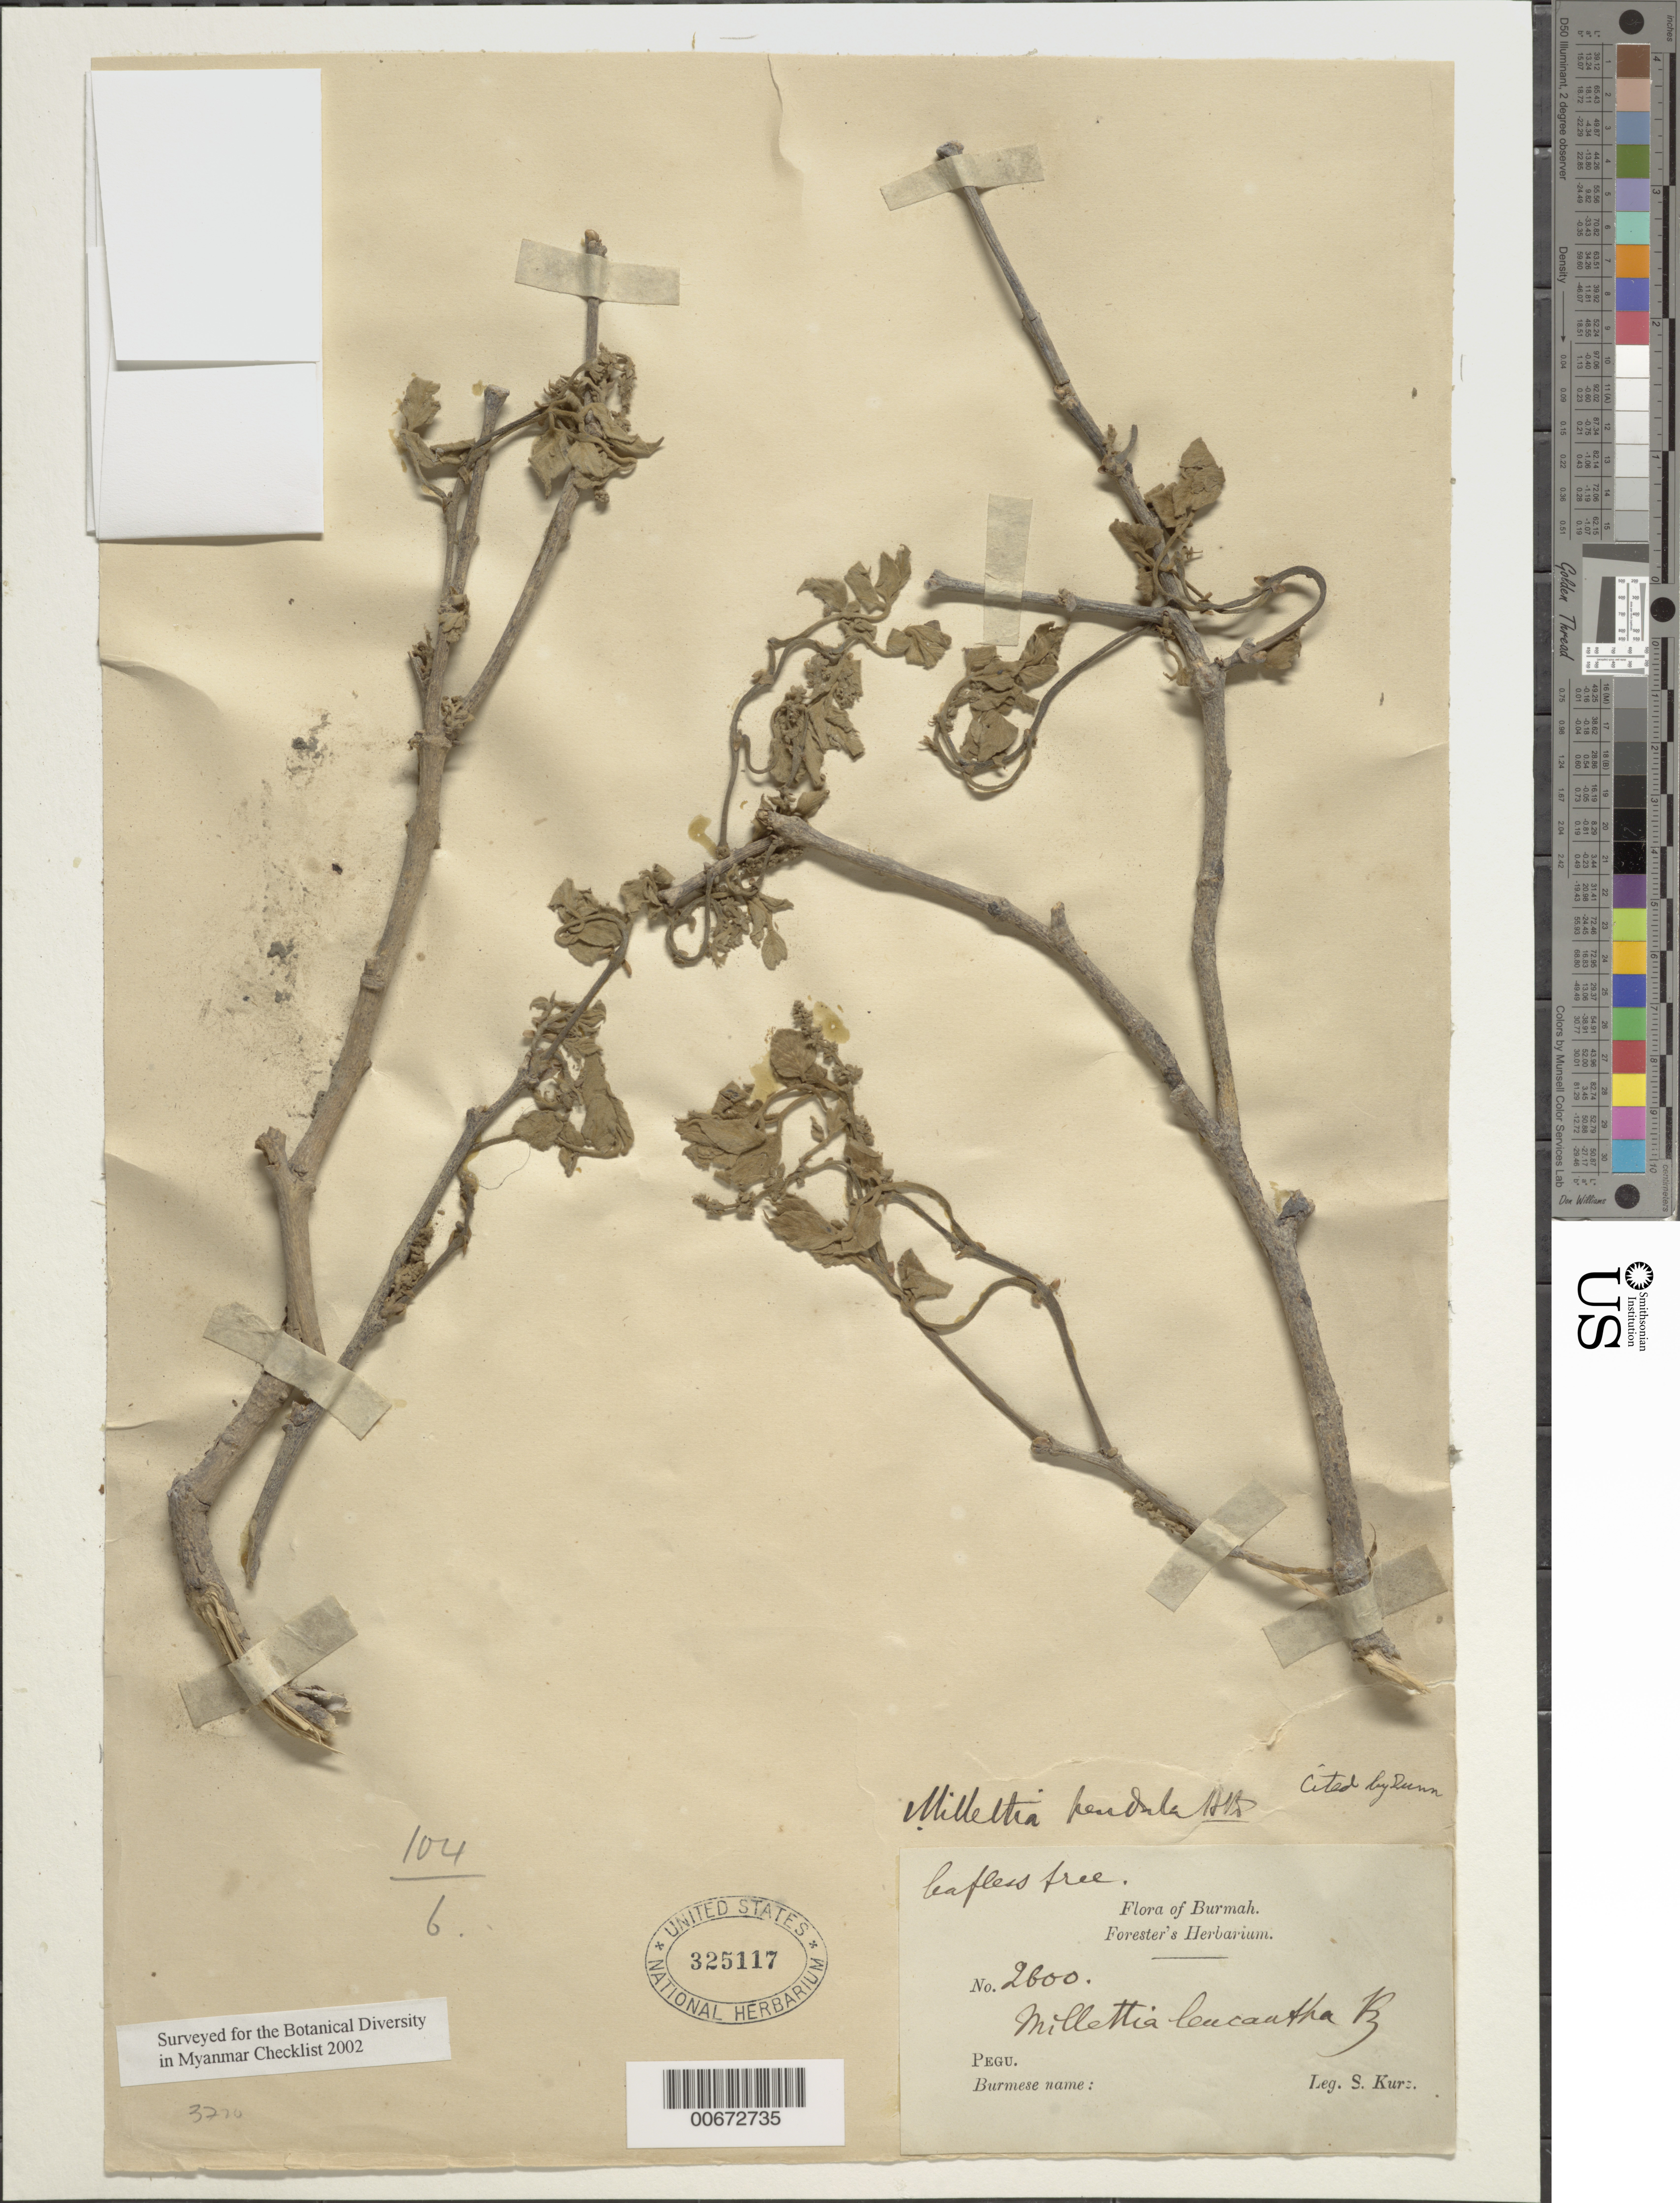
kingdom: Plantae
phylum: Tracheophyta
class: Magnoliopsida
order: Fabales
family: Fabaceae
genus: Millettia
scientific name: Millettia pendula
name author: Benth.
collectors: S. Kurz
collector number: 2600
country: Myanmar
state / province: Bago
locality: Pegu..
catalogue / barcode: US 325117